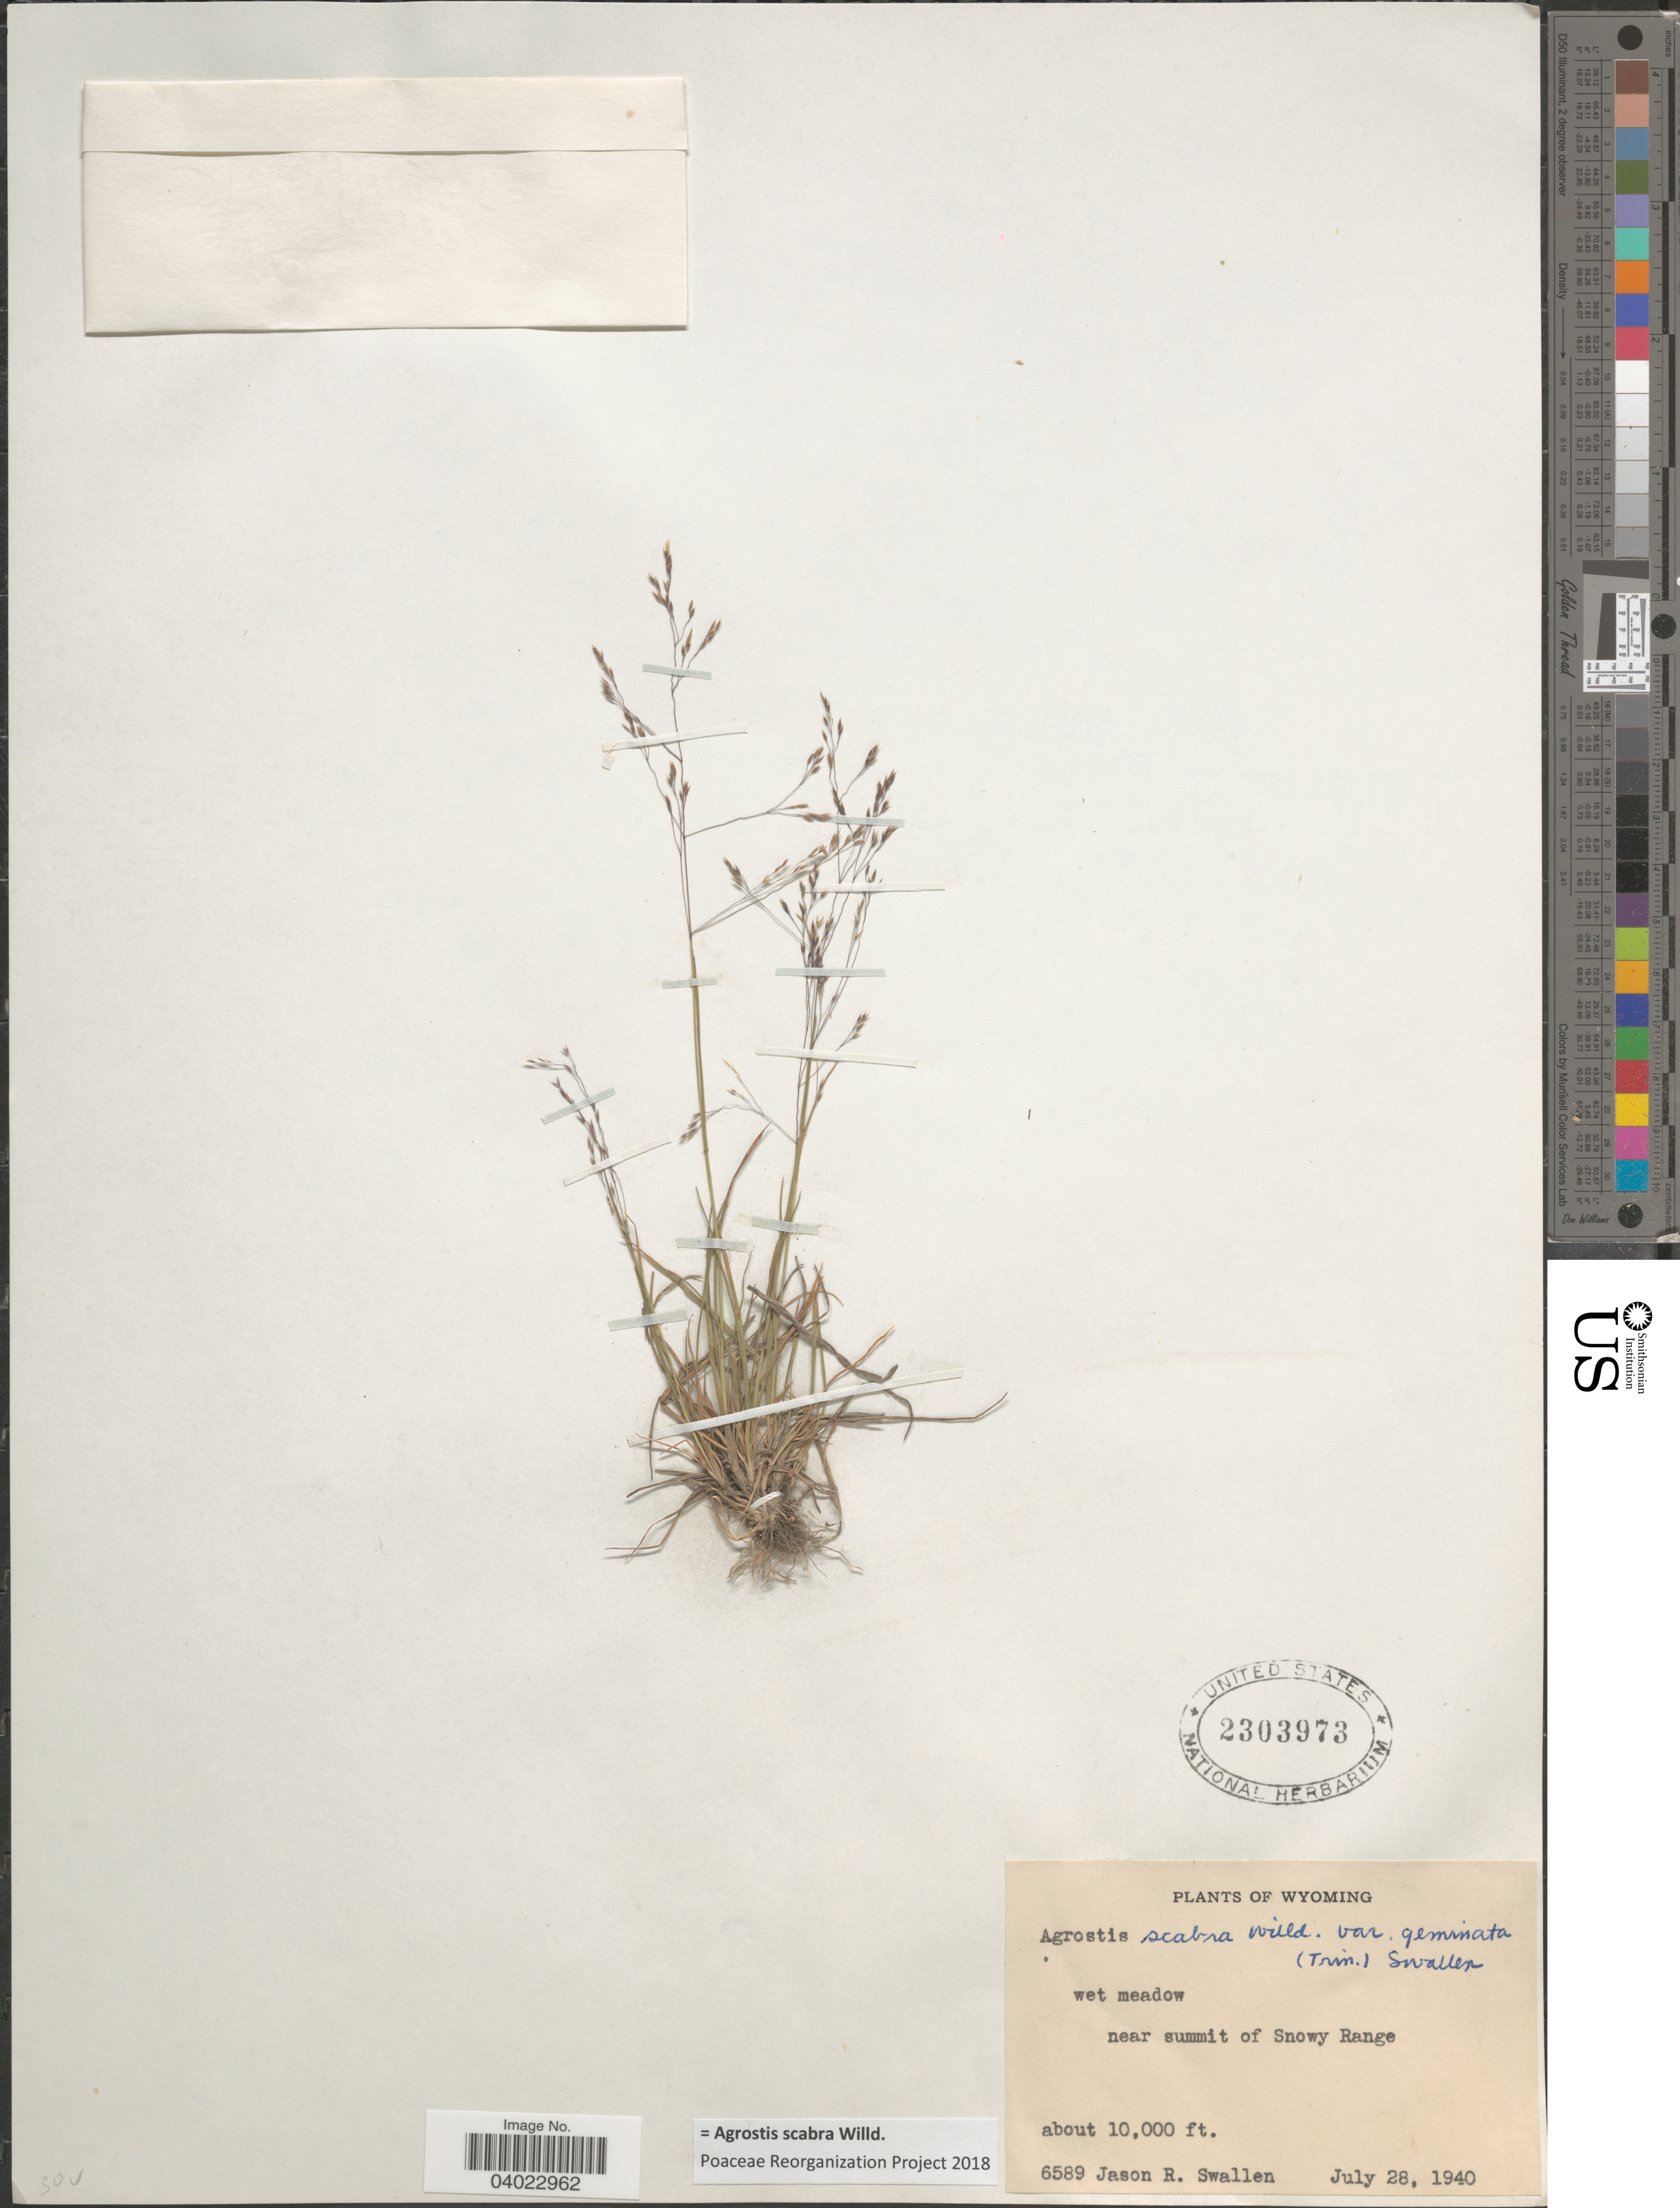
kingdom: Plantae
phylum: Tracheophyta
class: Liliopsida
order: Poales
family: Poaceae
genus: Agrostis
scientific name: Agrostis scabra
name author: Willd.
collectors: J. R. Swallen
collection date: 1940-07-28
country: United States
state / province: Wyoming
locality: Near summit of Snowy Range.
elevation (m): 3048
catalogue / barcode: US 2303973